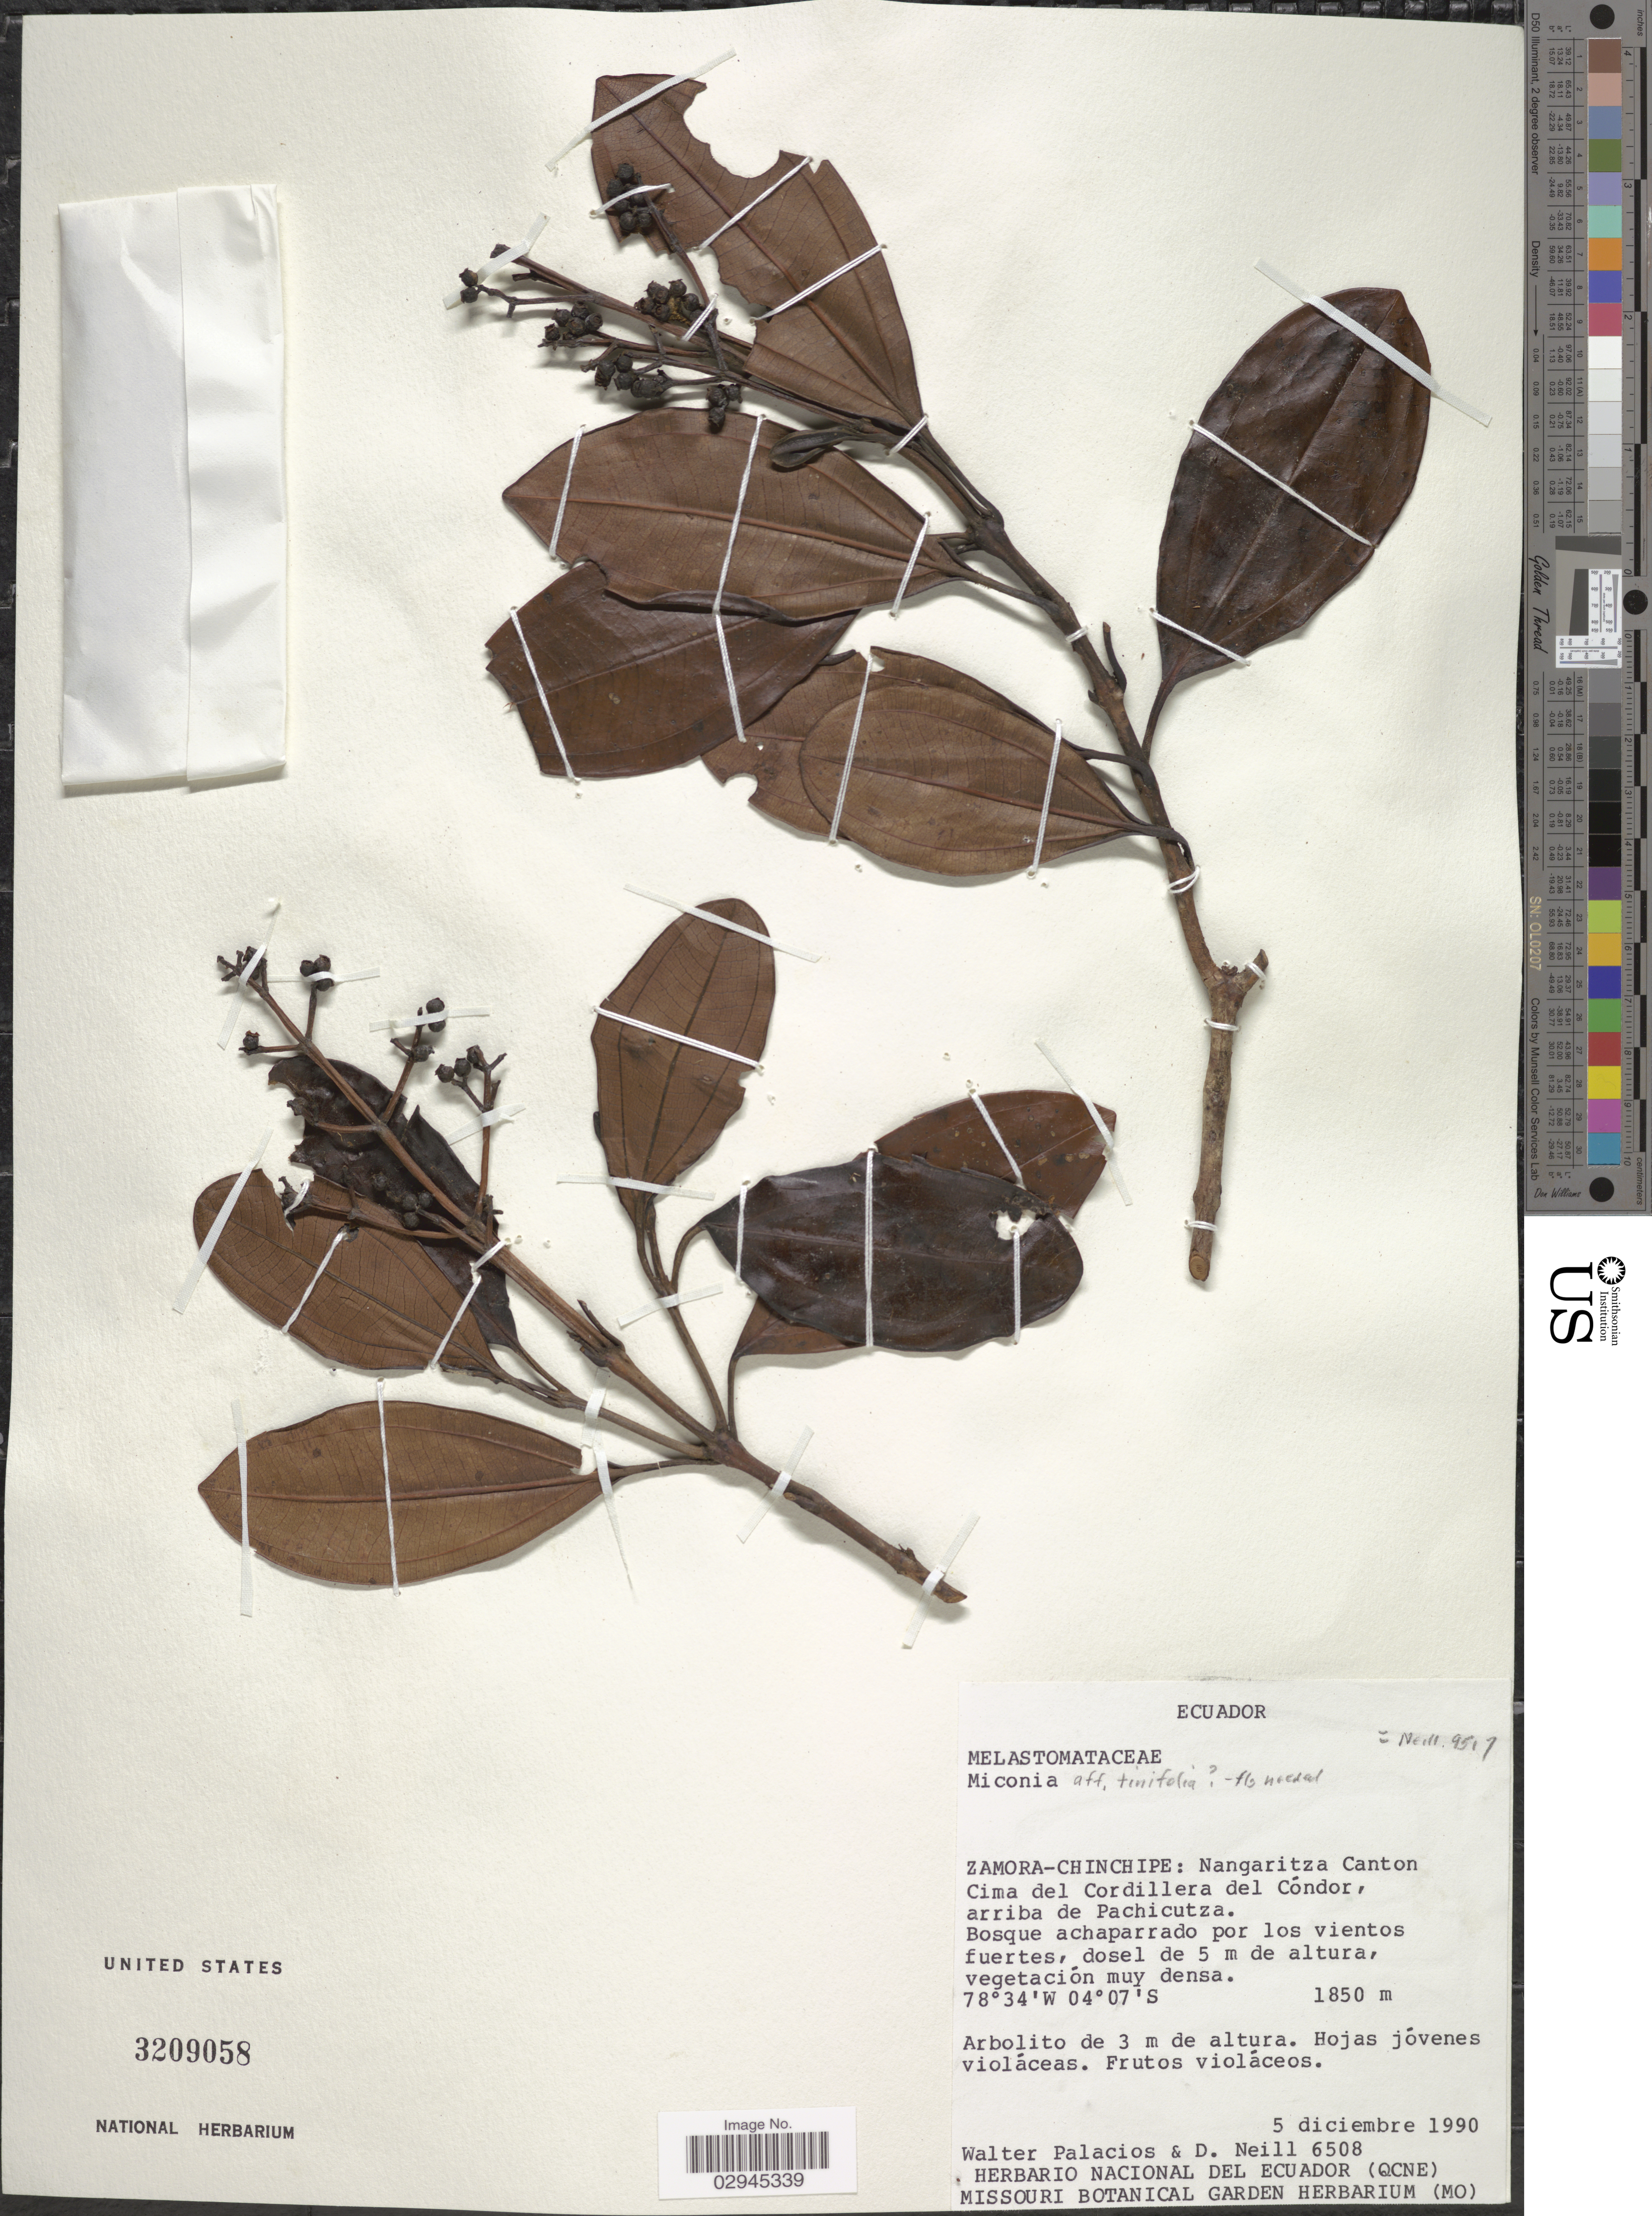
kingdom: Plantae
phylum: Tracheophyta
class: Magnoliopsida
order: Myrtales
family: Melastomataceae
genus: Miconia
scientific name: Miconia sp.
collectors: W. Palacios & D. Neill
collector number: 6508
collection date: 1990-12-05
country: Ecuador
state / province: Zamora-Chinchipe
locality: Nangaritza Canton. Cima del Cordillera del Cóndor, arriba de Pachicutza.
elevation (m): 1850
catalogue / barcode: US 3209058